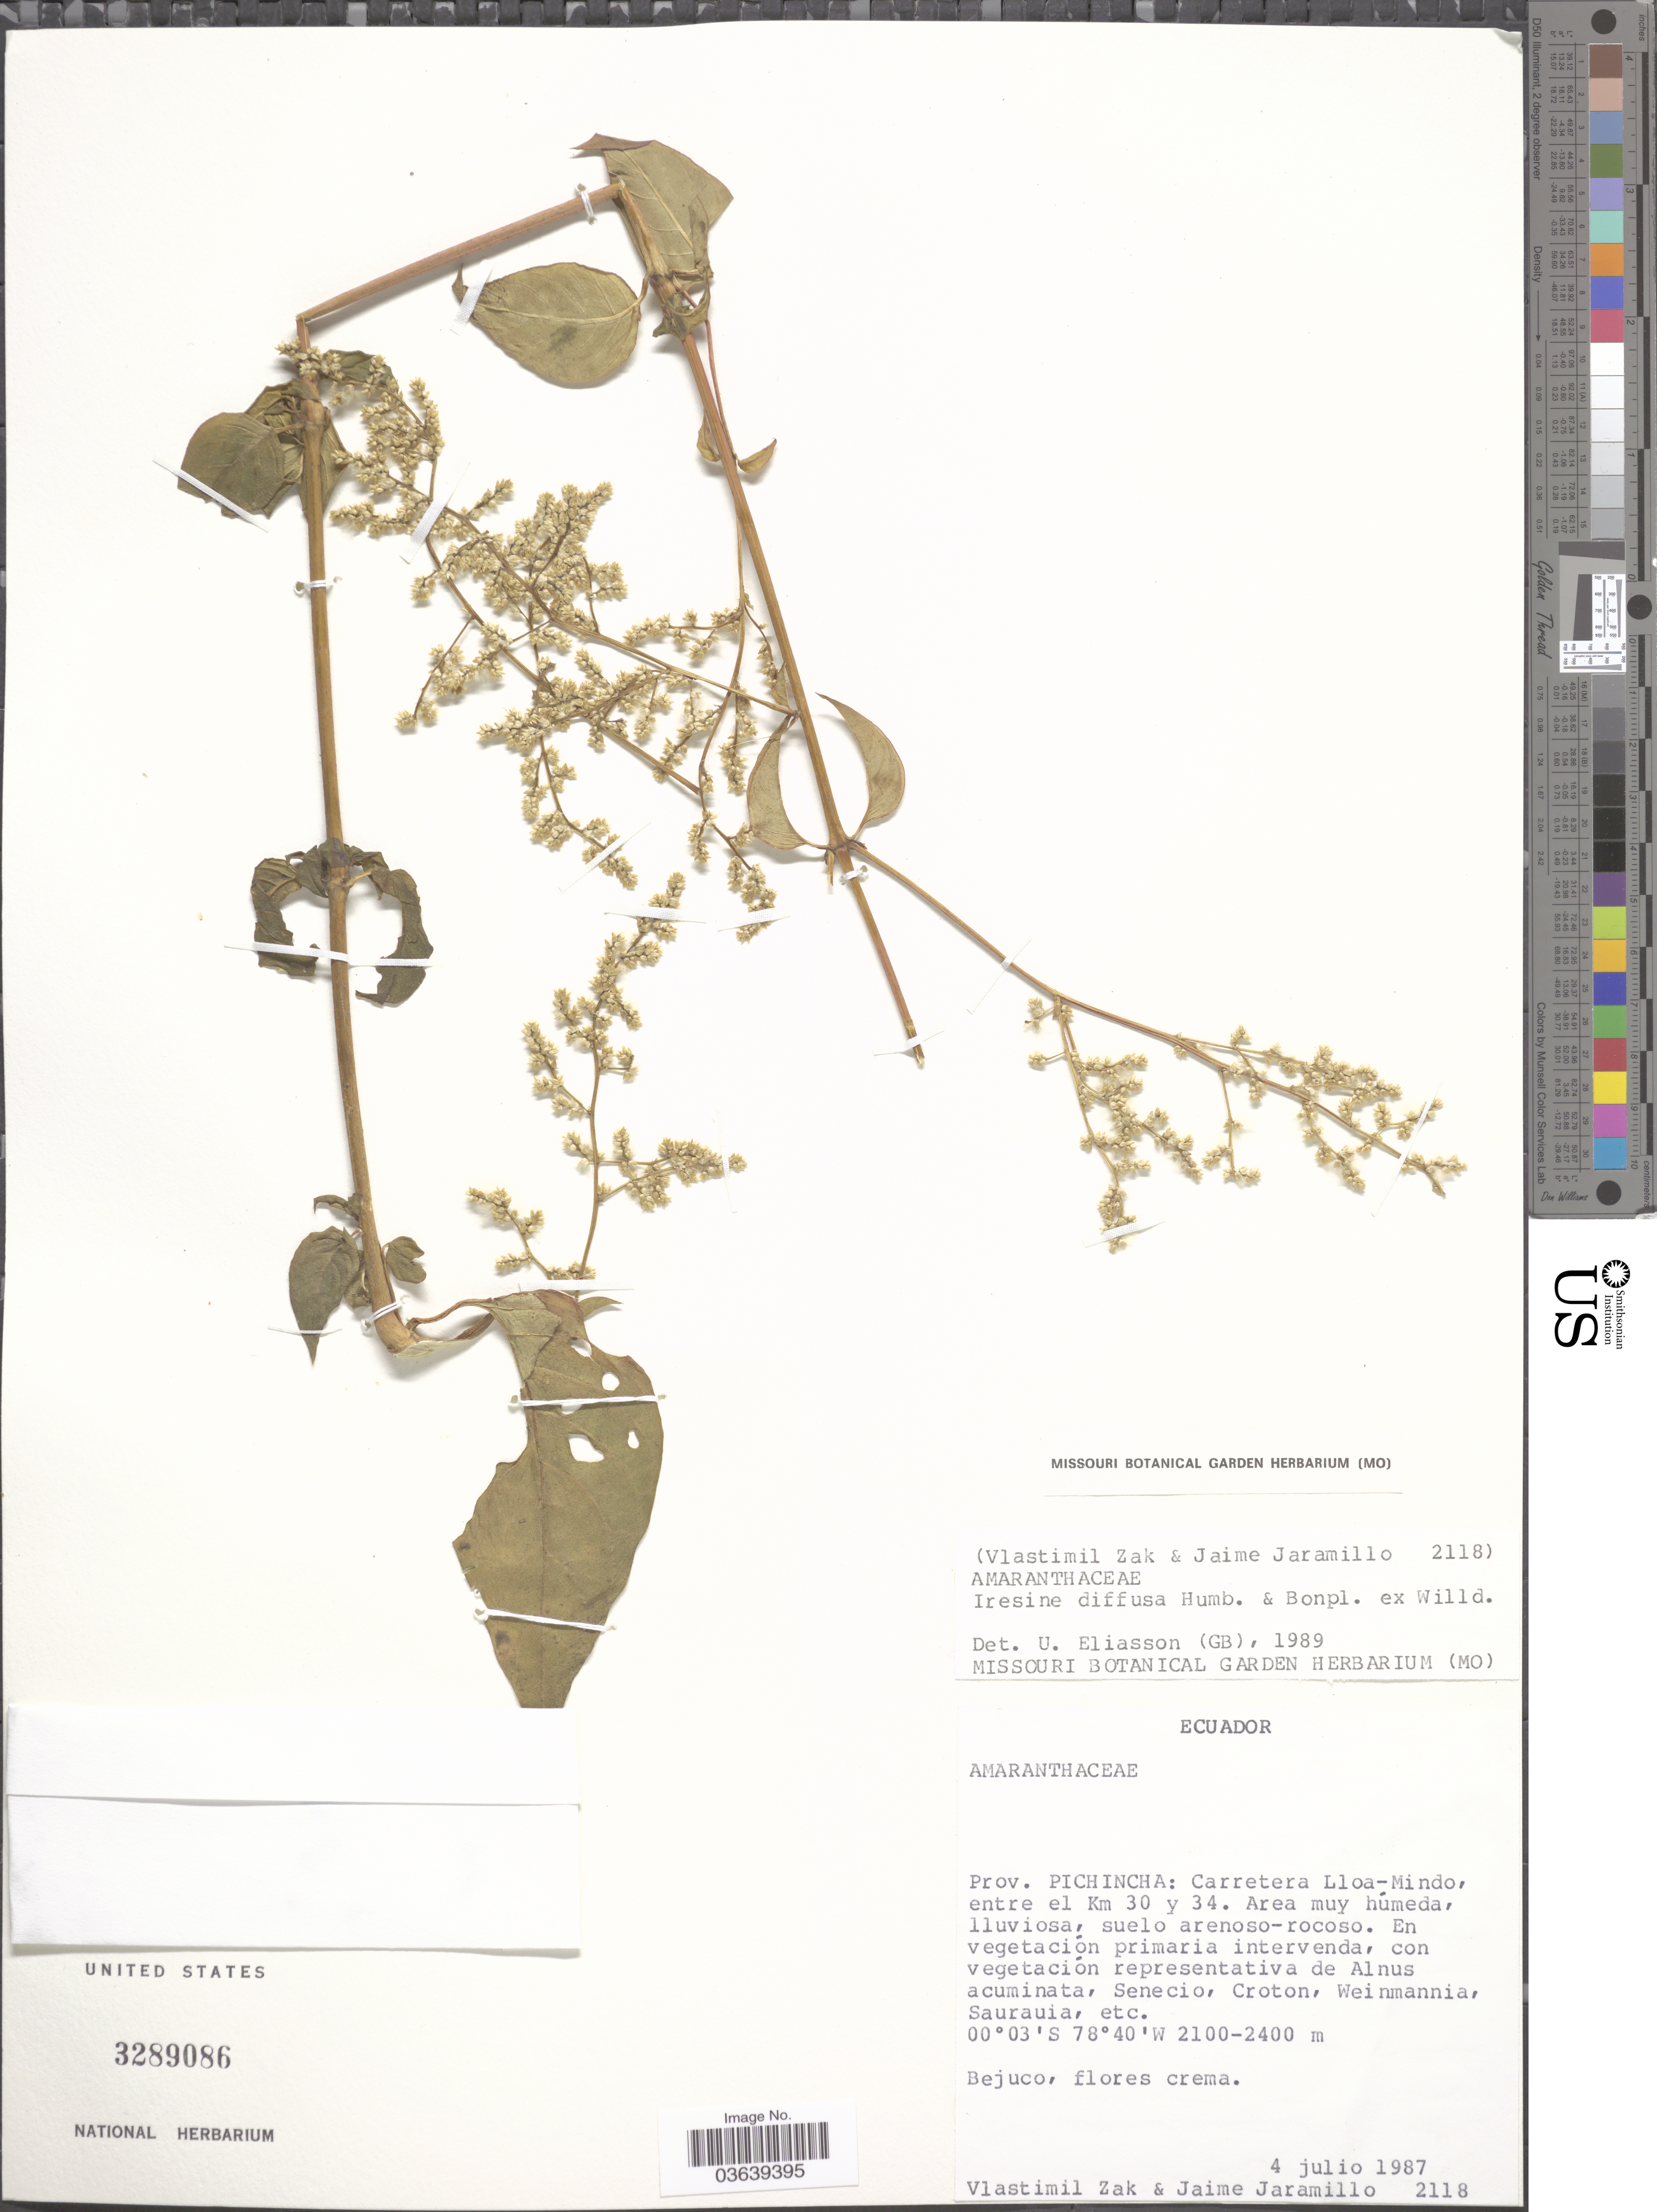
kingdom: Plantae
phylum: Tracheophyta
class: Magnoliopsida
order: Caryophyllales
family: Amaranthaceae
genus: Iresine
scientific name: Iresine diffusa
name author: Humb. & Bonpl. ex Willd.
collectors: V. Zak & J. Jaramillo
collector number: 2118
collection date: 1987-07-04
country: Ecuador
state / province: Pichincha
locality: Carretera Lloa-Mindo, entre el Km 30 y 34.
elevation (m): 2100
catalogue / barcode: US 3289086